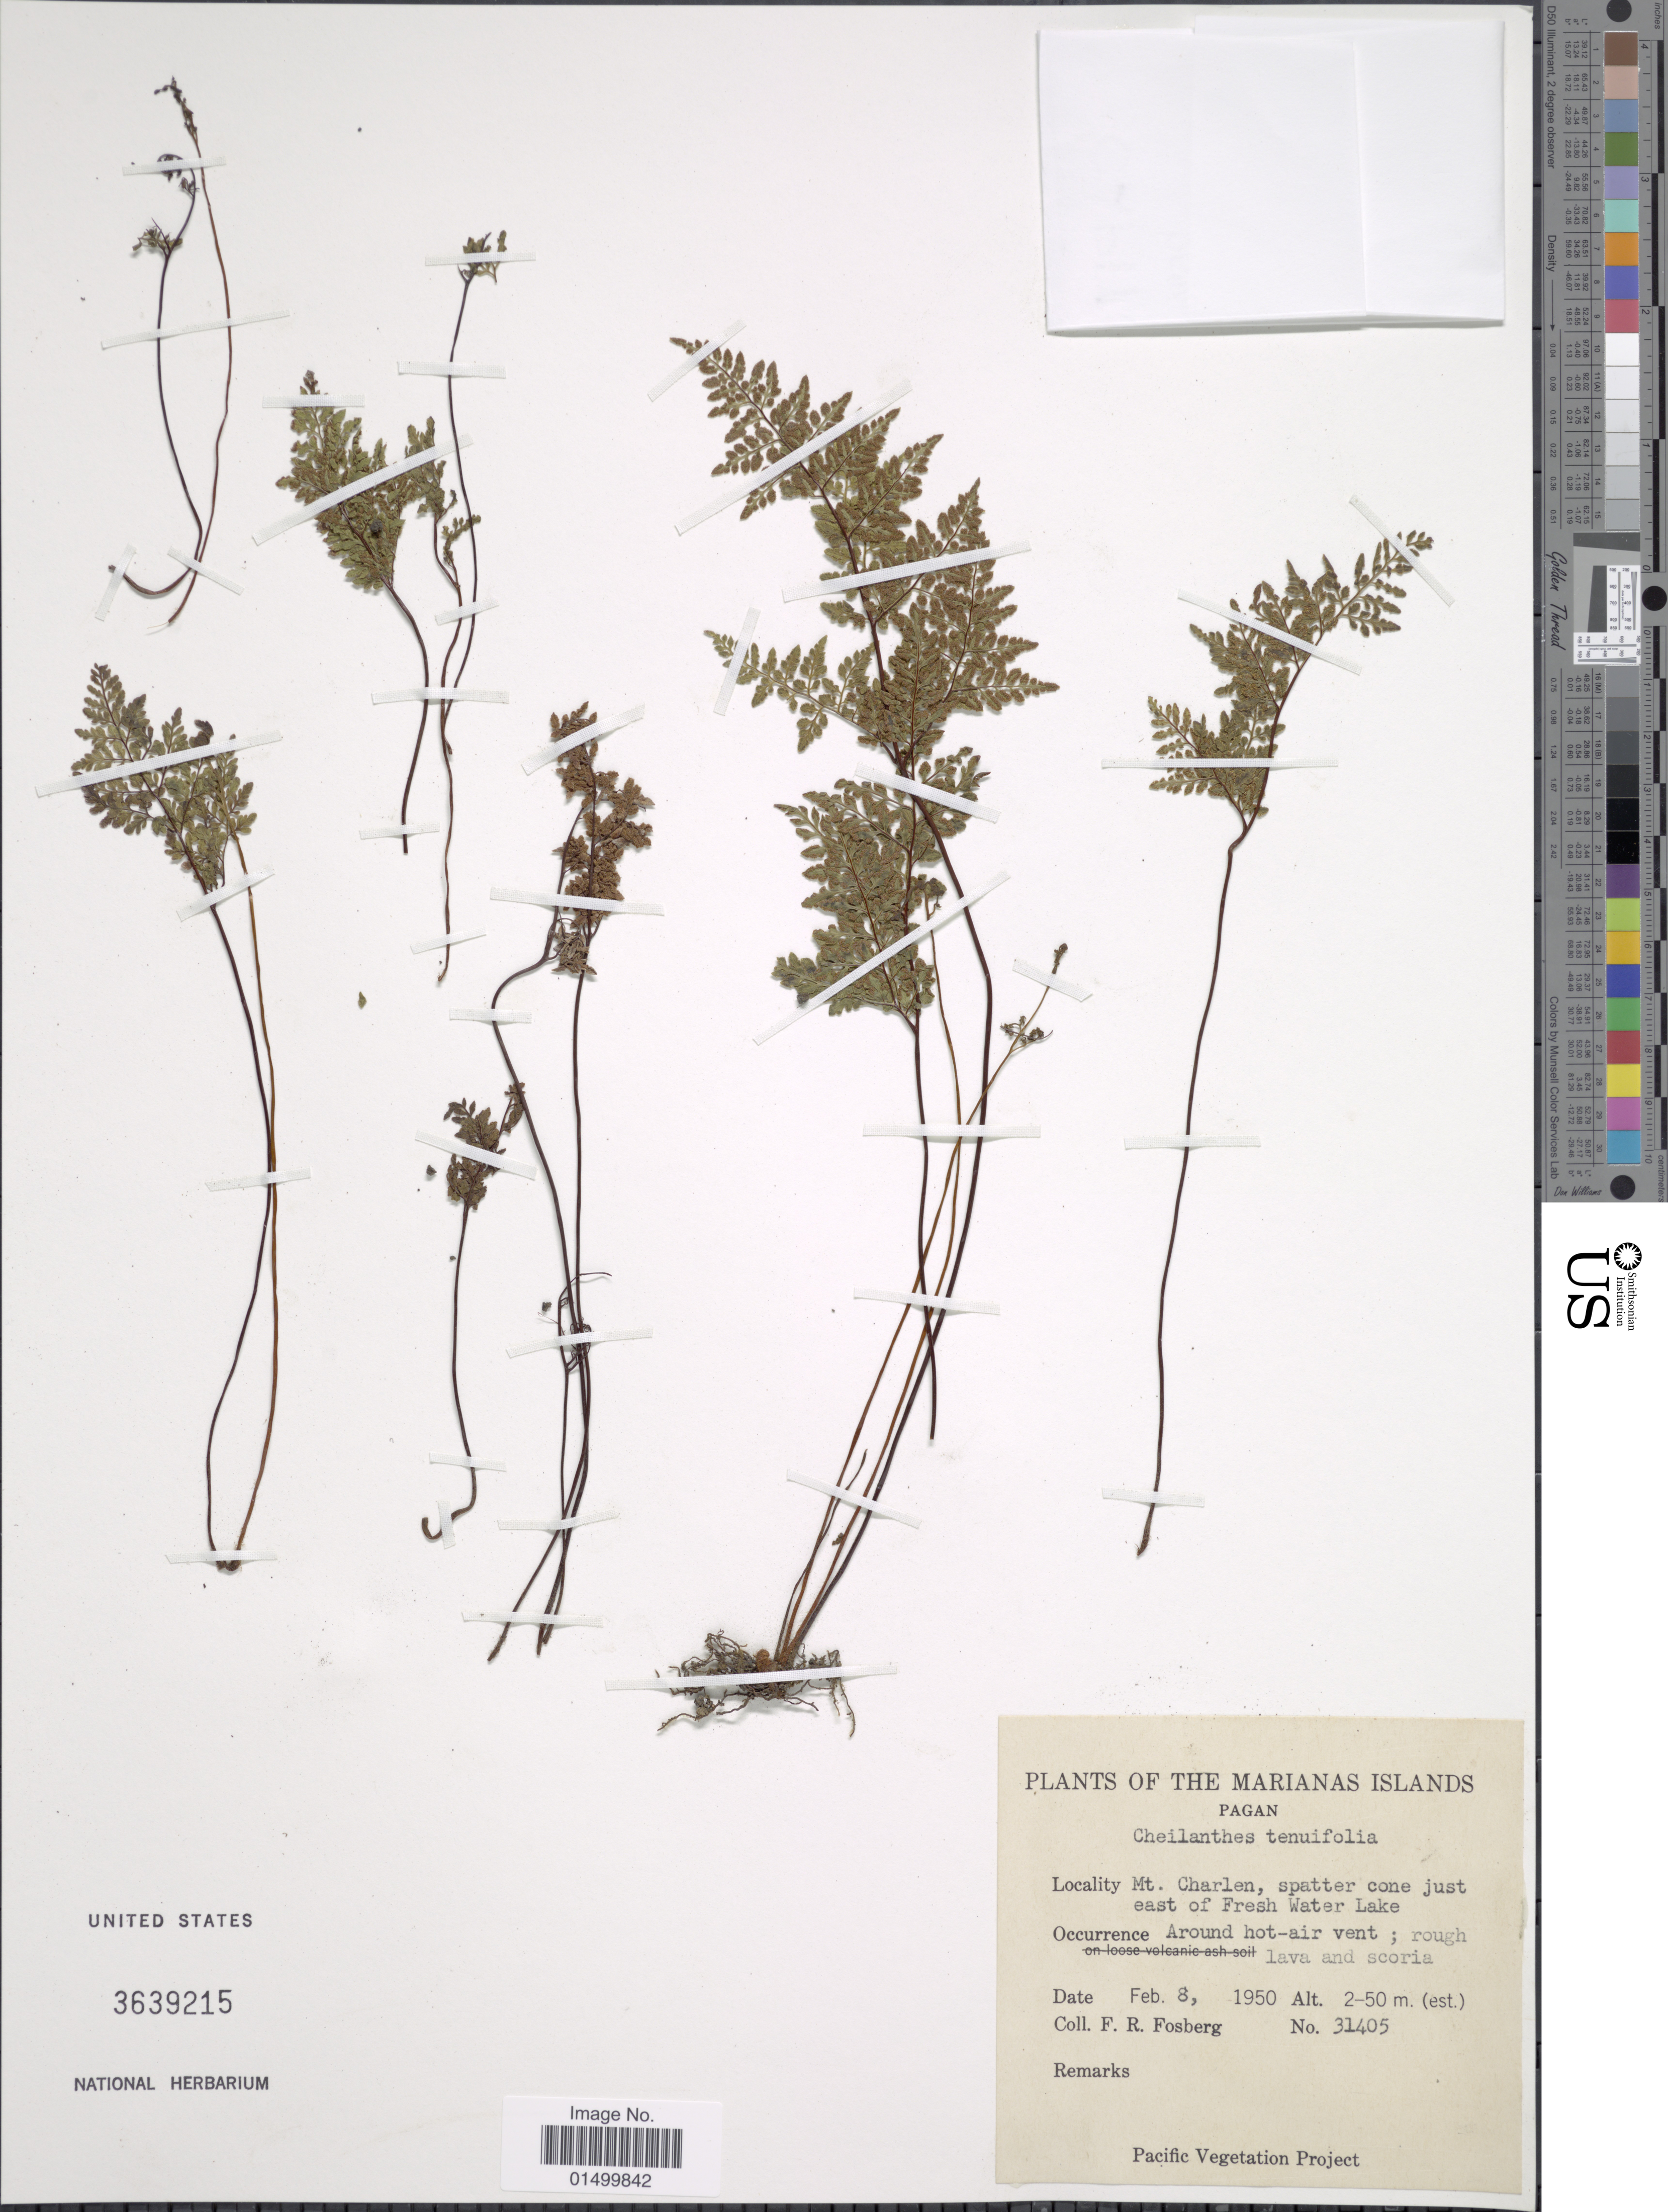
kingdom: Plantae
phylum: Tracheophyta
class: Polypodiopsida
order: Polypodiales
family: Pteridaceae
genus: Cheilanthes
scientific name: Cheilanthes tenuifolia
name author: (Burm. f.) Sw.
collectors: F. R. Fosberg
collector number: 31405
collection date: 1950-02-08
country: Northern Mariana Islands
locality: Pagan, Mt. Charlen, spatter cone just east of Fresh Water Lake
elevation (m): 20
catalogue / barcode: US 3639215